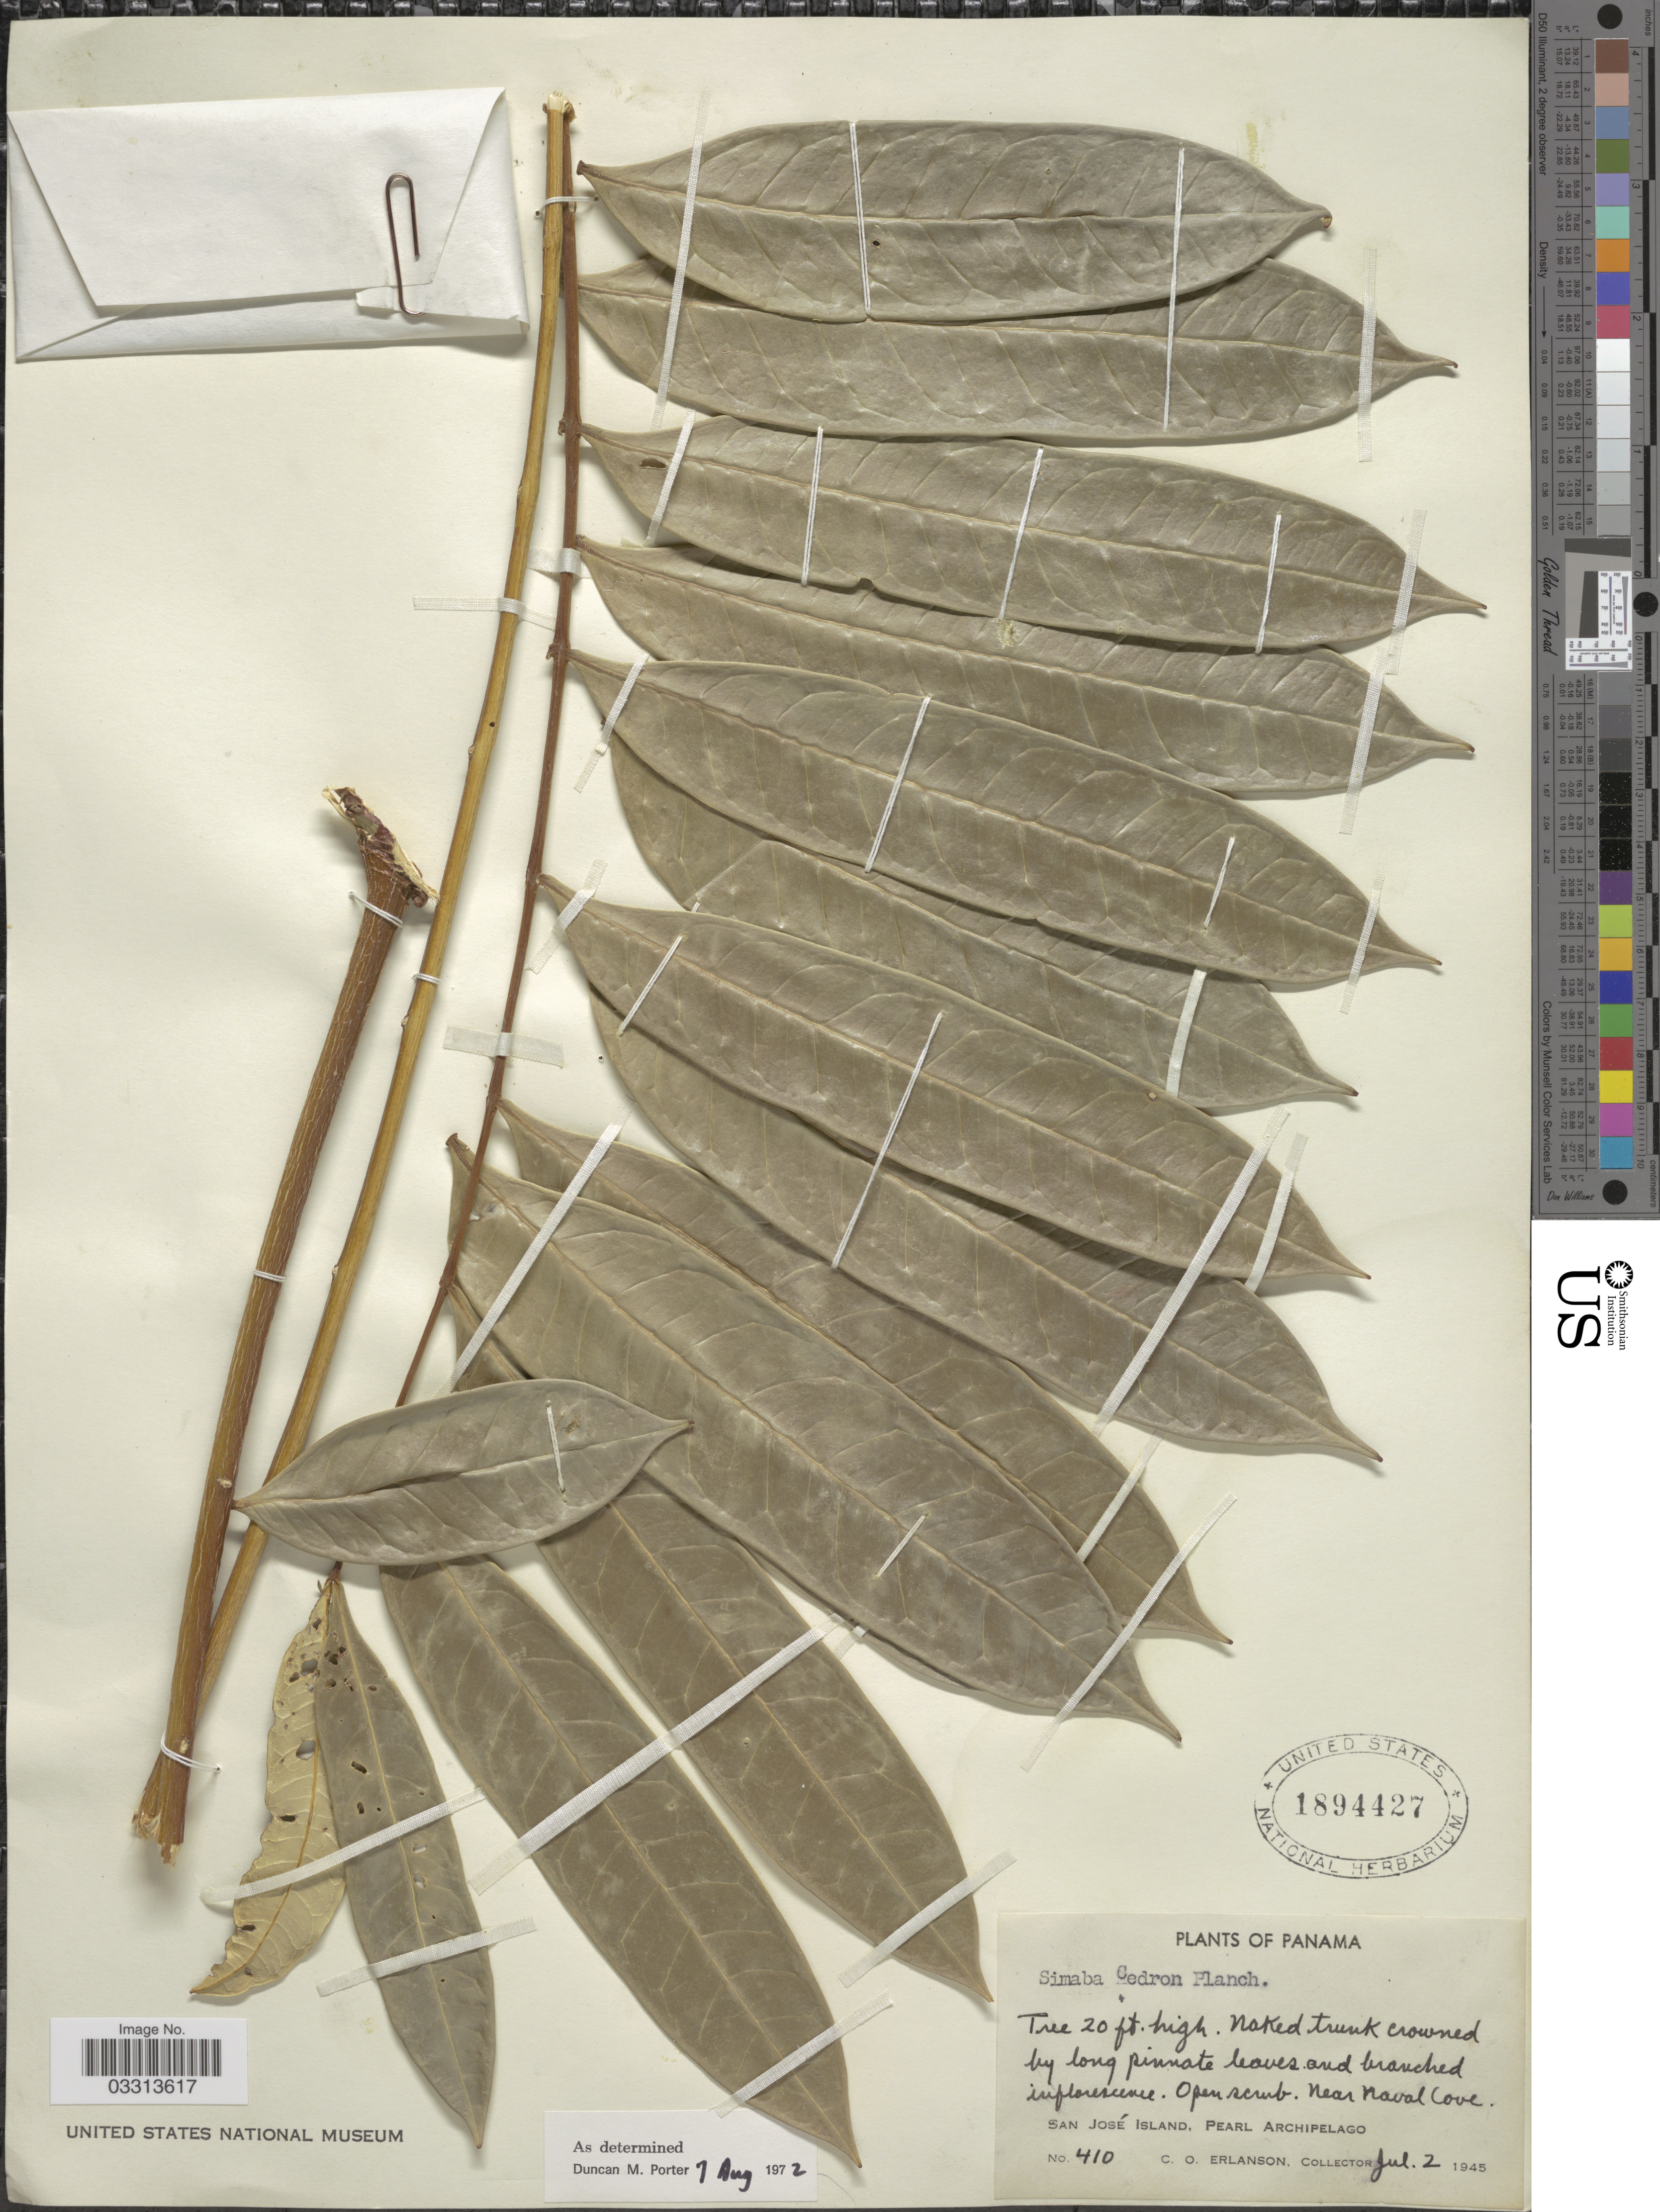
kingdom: Plantae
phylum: Tracheophyta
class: Magnoliopsida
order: Sapindales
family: Simaroubaceae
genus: Homalolepis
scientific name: Homalolepis cedron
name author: (Planch.) Devecchi & Pirani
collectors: C. O. Erlanson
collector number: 410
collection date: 1945-07-02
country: Panama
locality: Near Caval Cove, San José Island, Pearl Archipelago.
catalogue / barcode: US 1894427